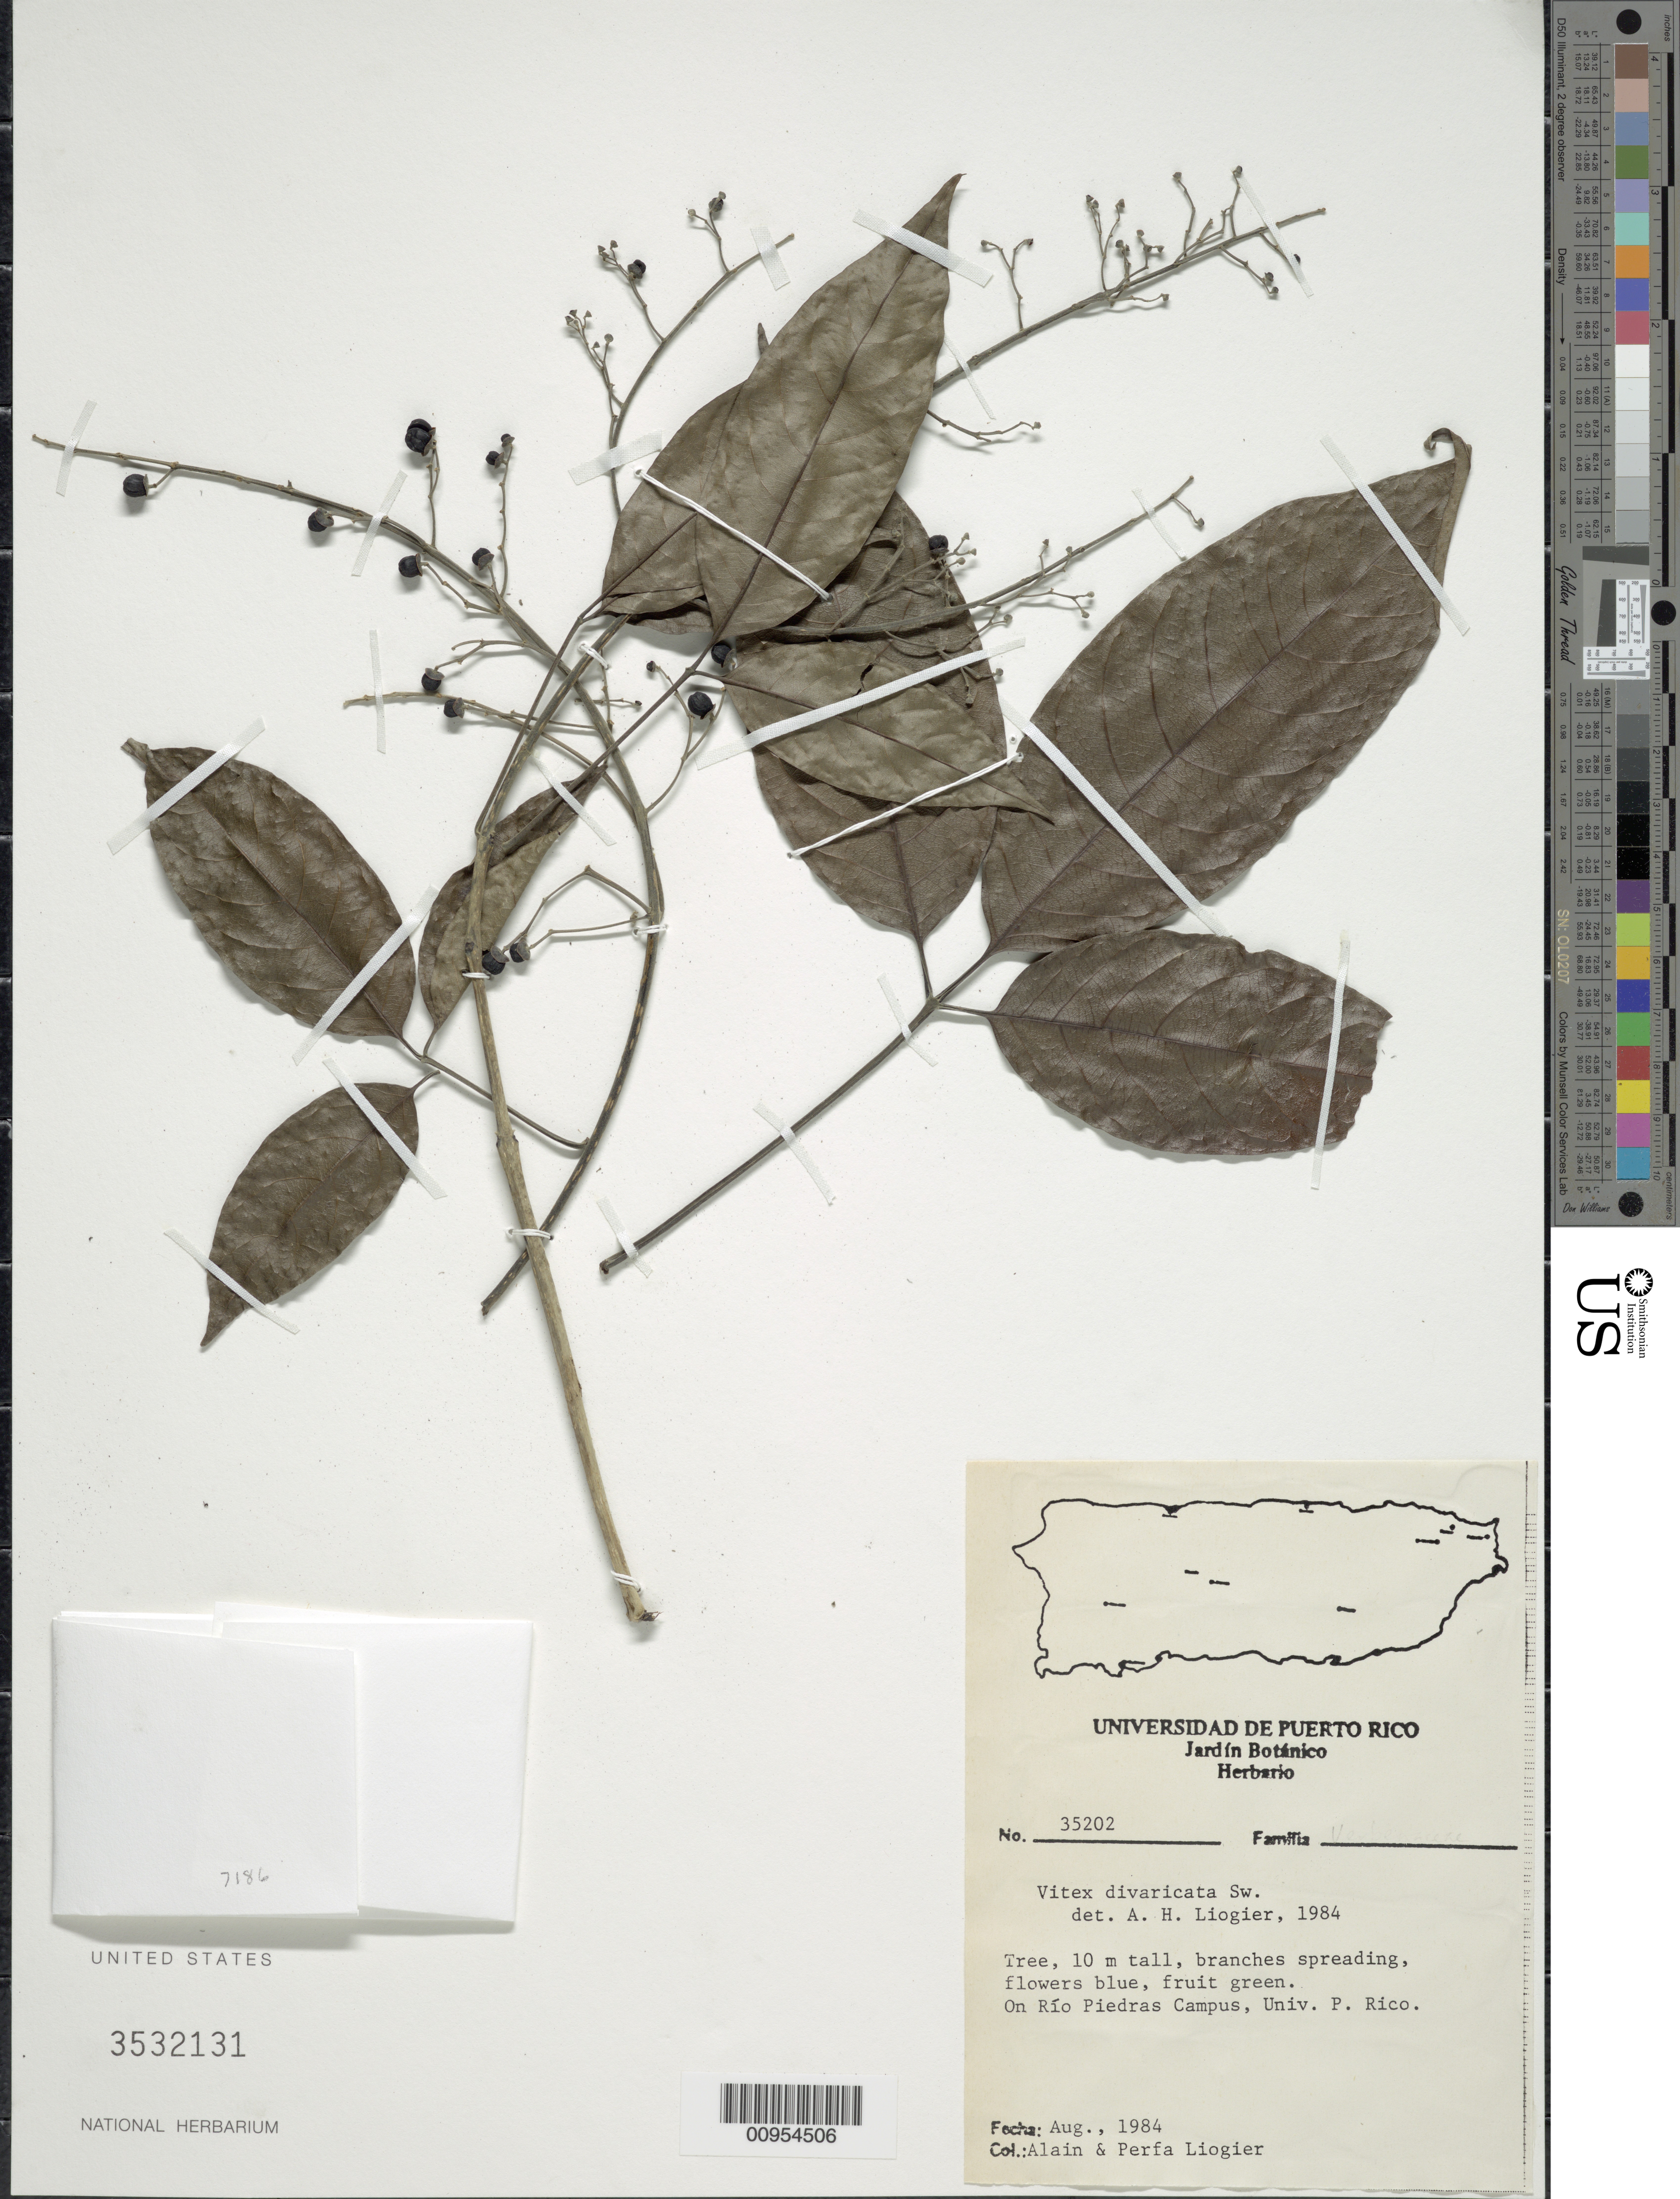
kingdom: Plantae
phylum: Tracheophyta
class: Magnoliopsida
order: Lamiales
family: Lamiaceae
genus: Vitex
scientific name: Vitex divaricata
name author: Sw.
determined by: Liogier, Alain H.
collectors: A. H. Liogier & M. P. Liogier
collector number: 35202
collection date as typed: Aug 1984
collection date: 1984-08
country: Puerto Rico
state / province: San Juan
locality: Rio Piedras Campus, University of Puerto Rico.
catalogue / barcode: US 3532131